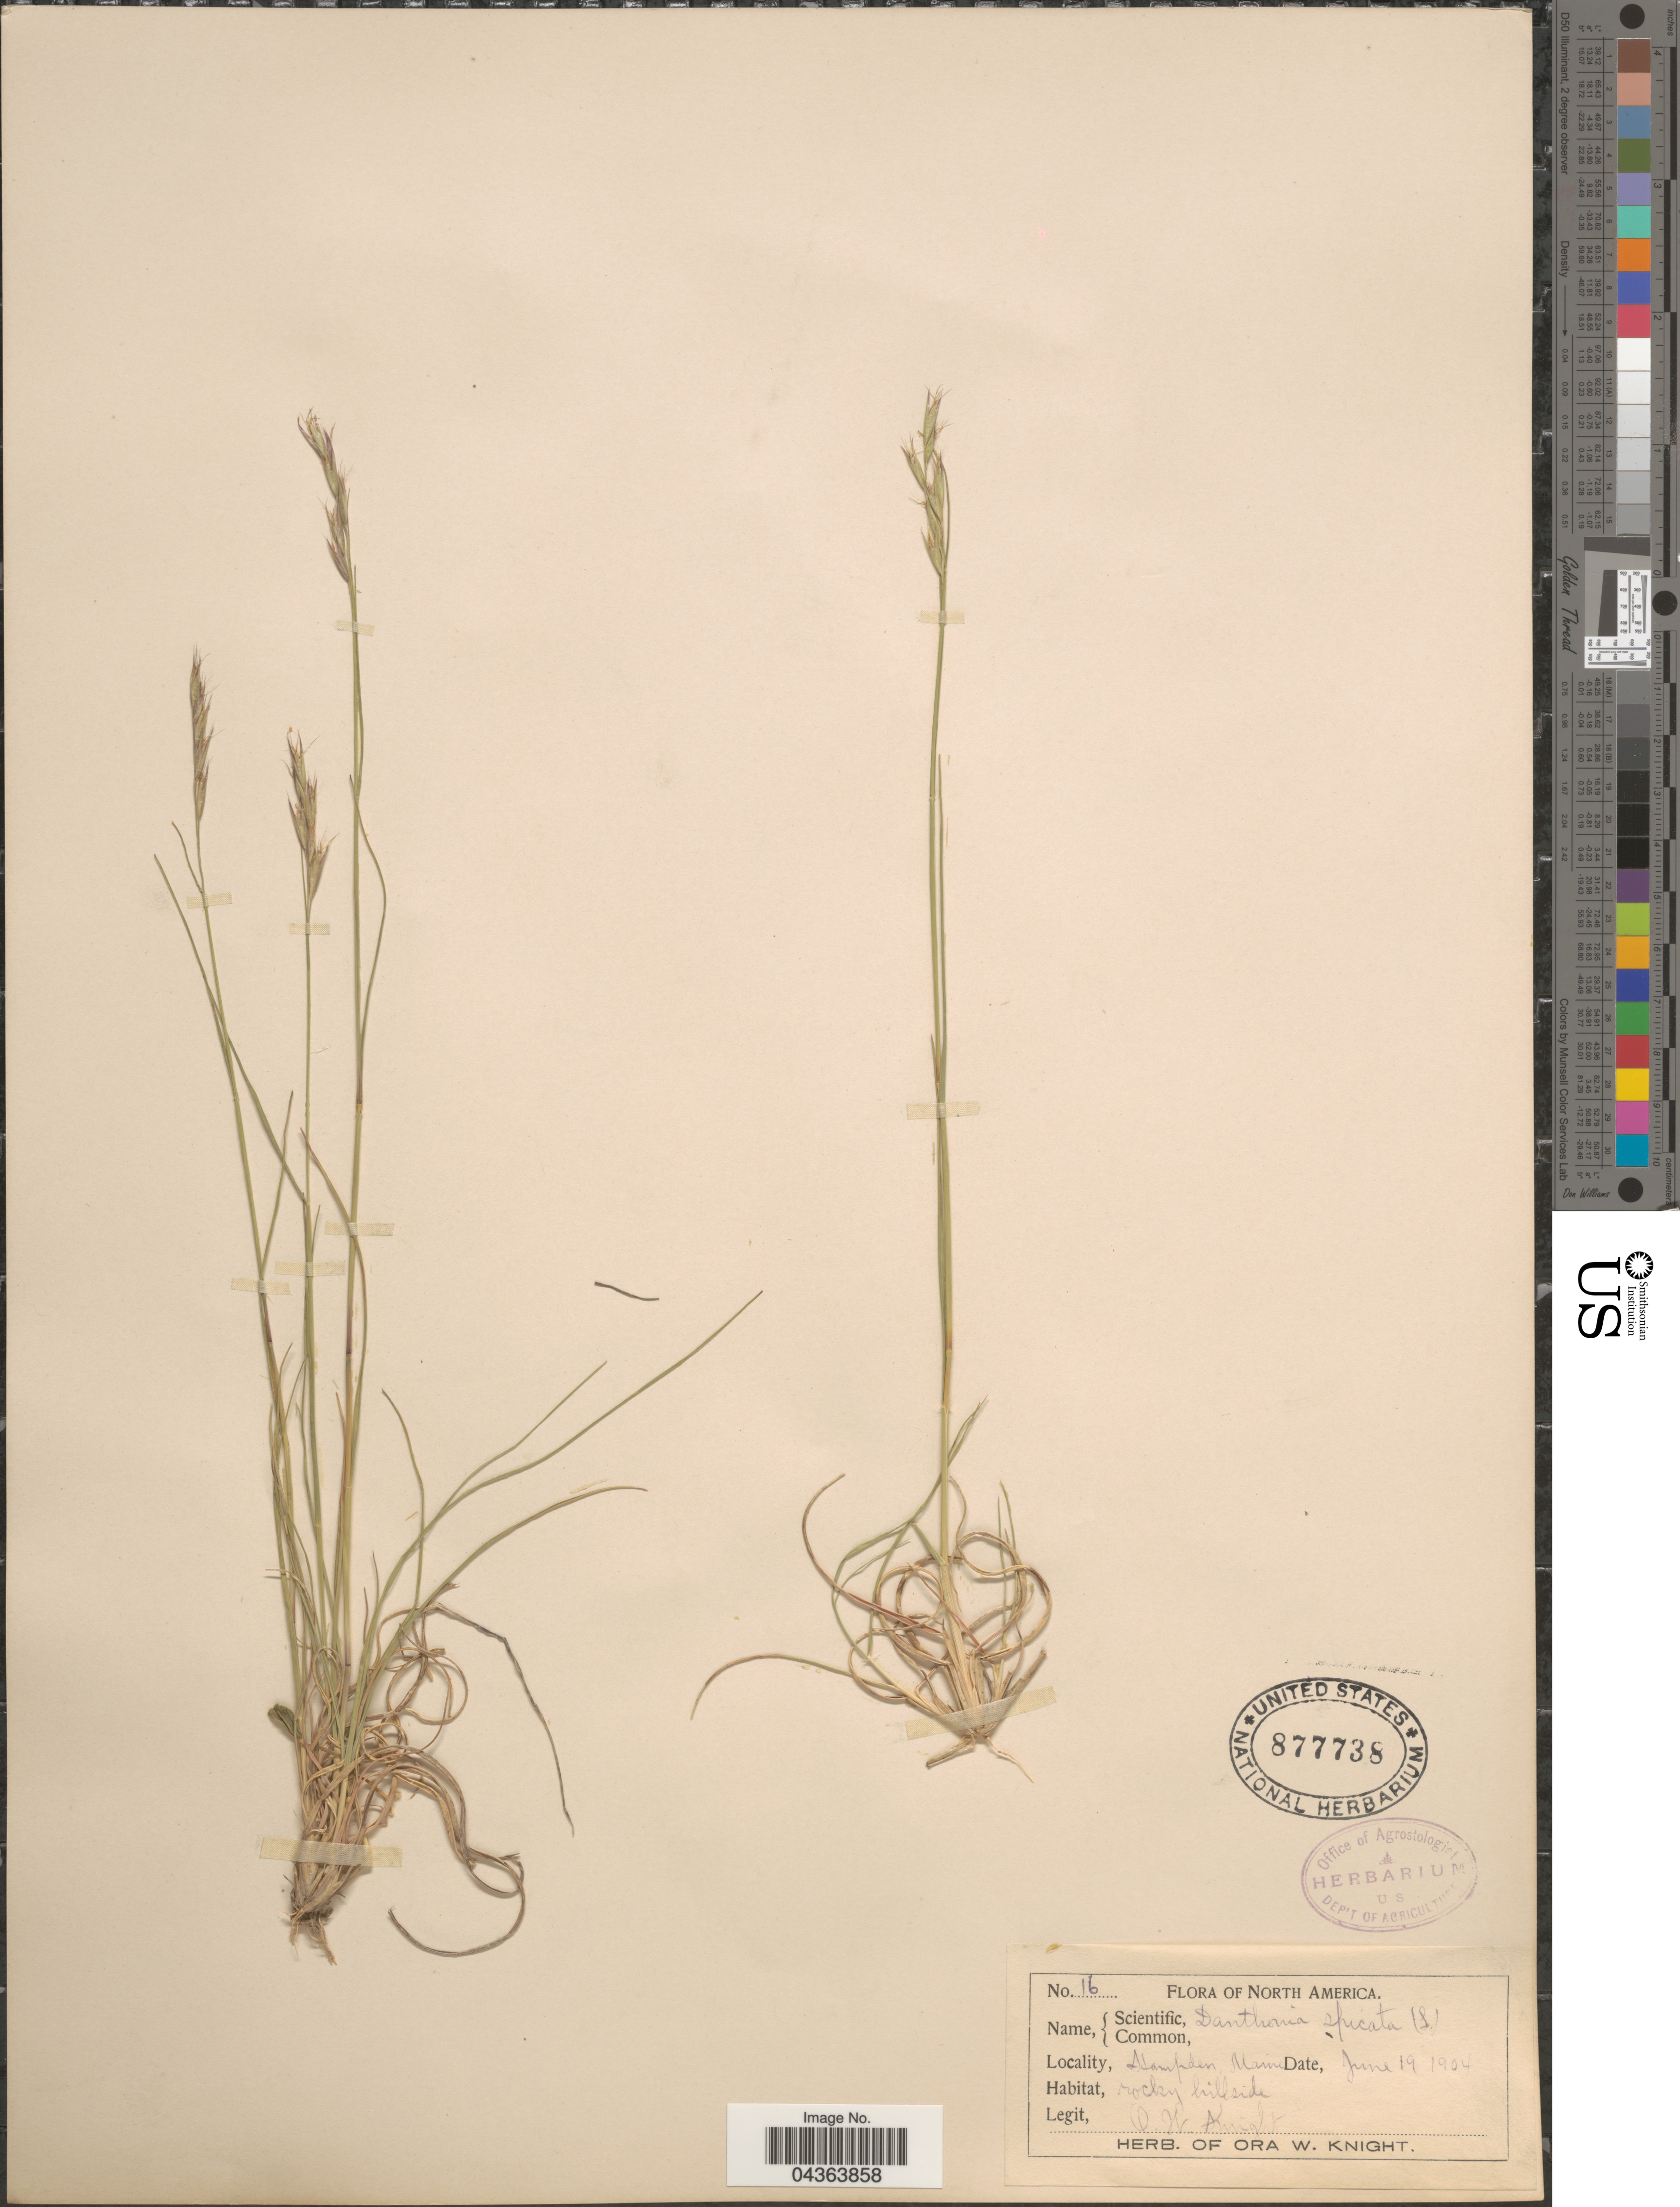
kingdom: Plantae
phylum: Tracheophyta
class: Liliopsida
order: Poales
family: Poaceae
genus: Danthonia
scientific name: Danthonia spicata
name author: (L.) P. Beauv. ex Roem. & Schult.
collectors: O. Knight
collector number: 16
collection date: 1904-06-19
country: United States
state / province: Maine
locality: Hampden.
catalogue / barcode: US 877738